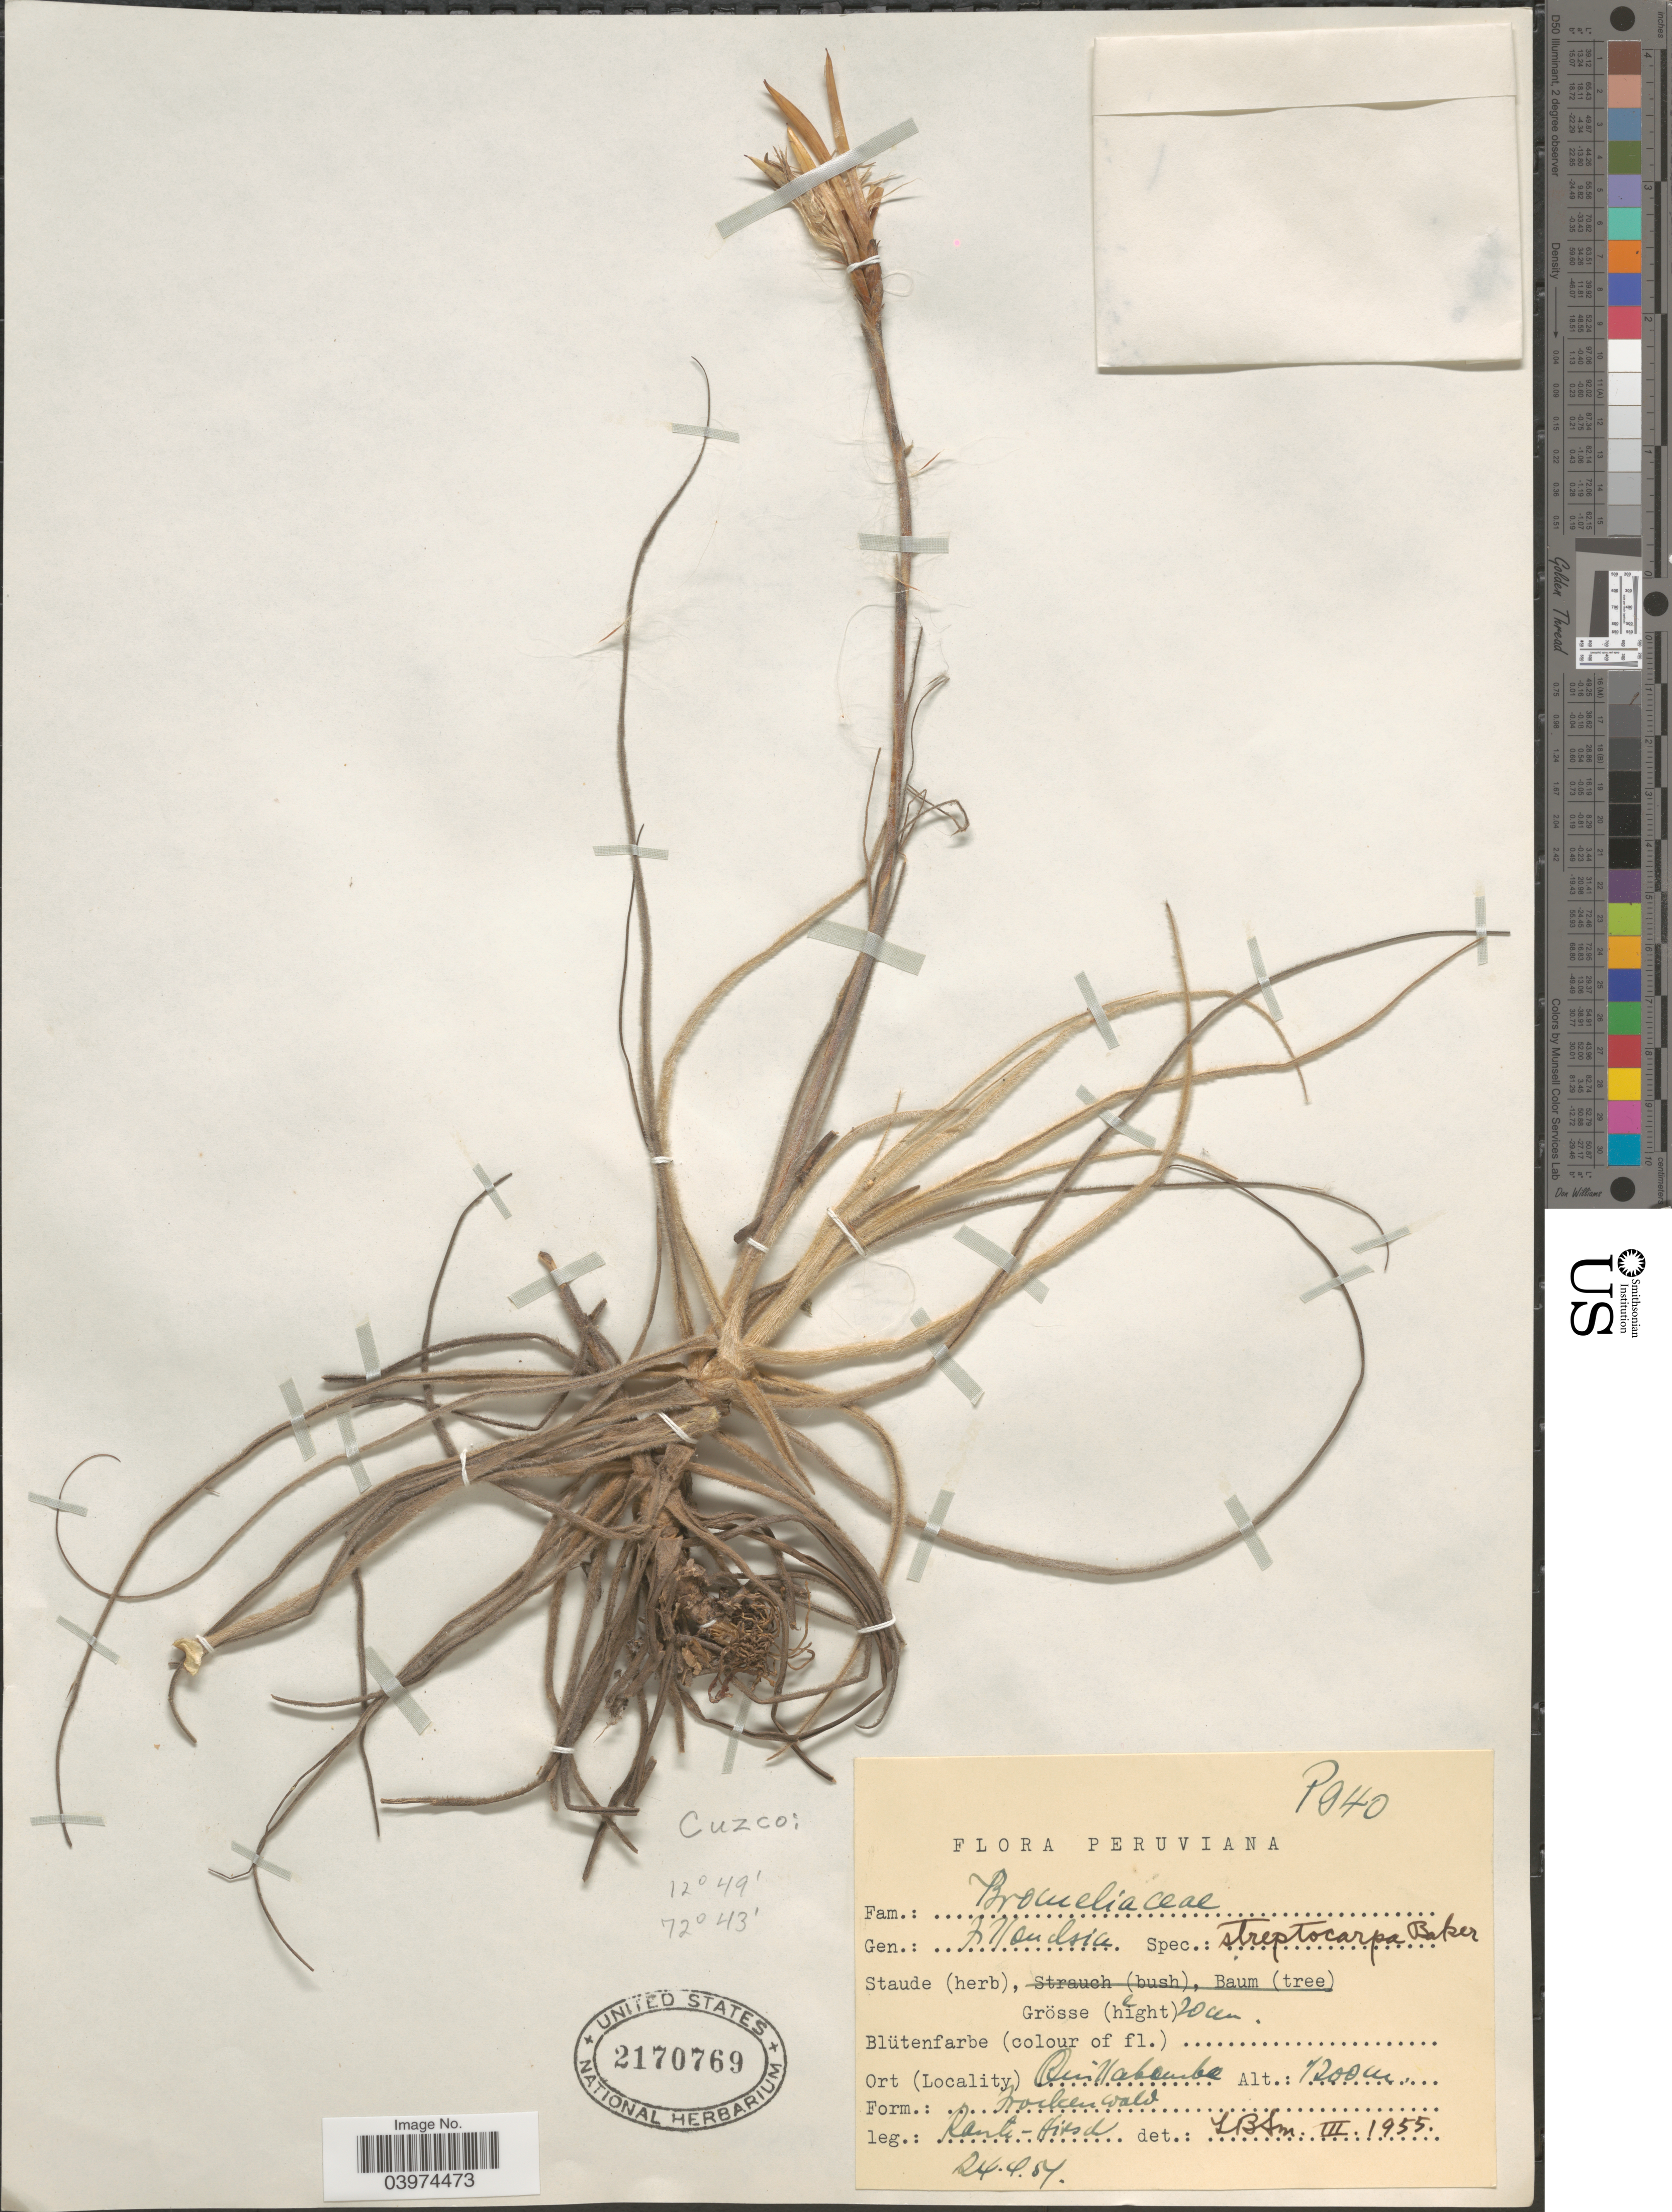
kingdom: Plantae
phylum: Tracheophyta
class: Liliopsida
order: Poales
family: Bromeliaceae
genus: Tillandsia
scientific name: Tillandsia streptocarpa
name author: Baker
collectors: -. Rauh & Hirsch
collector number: P940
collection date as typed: Transcribed d/m/y: 24/4/54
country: Peru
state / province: Cusco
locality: Cuzco: Quillabamba.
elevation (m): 1200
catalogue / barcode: US 2170769